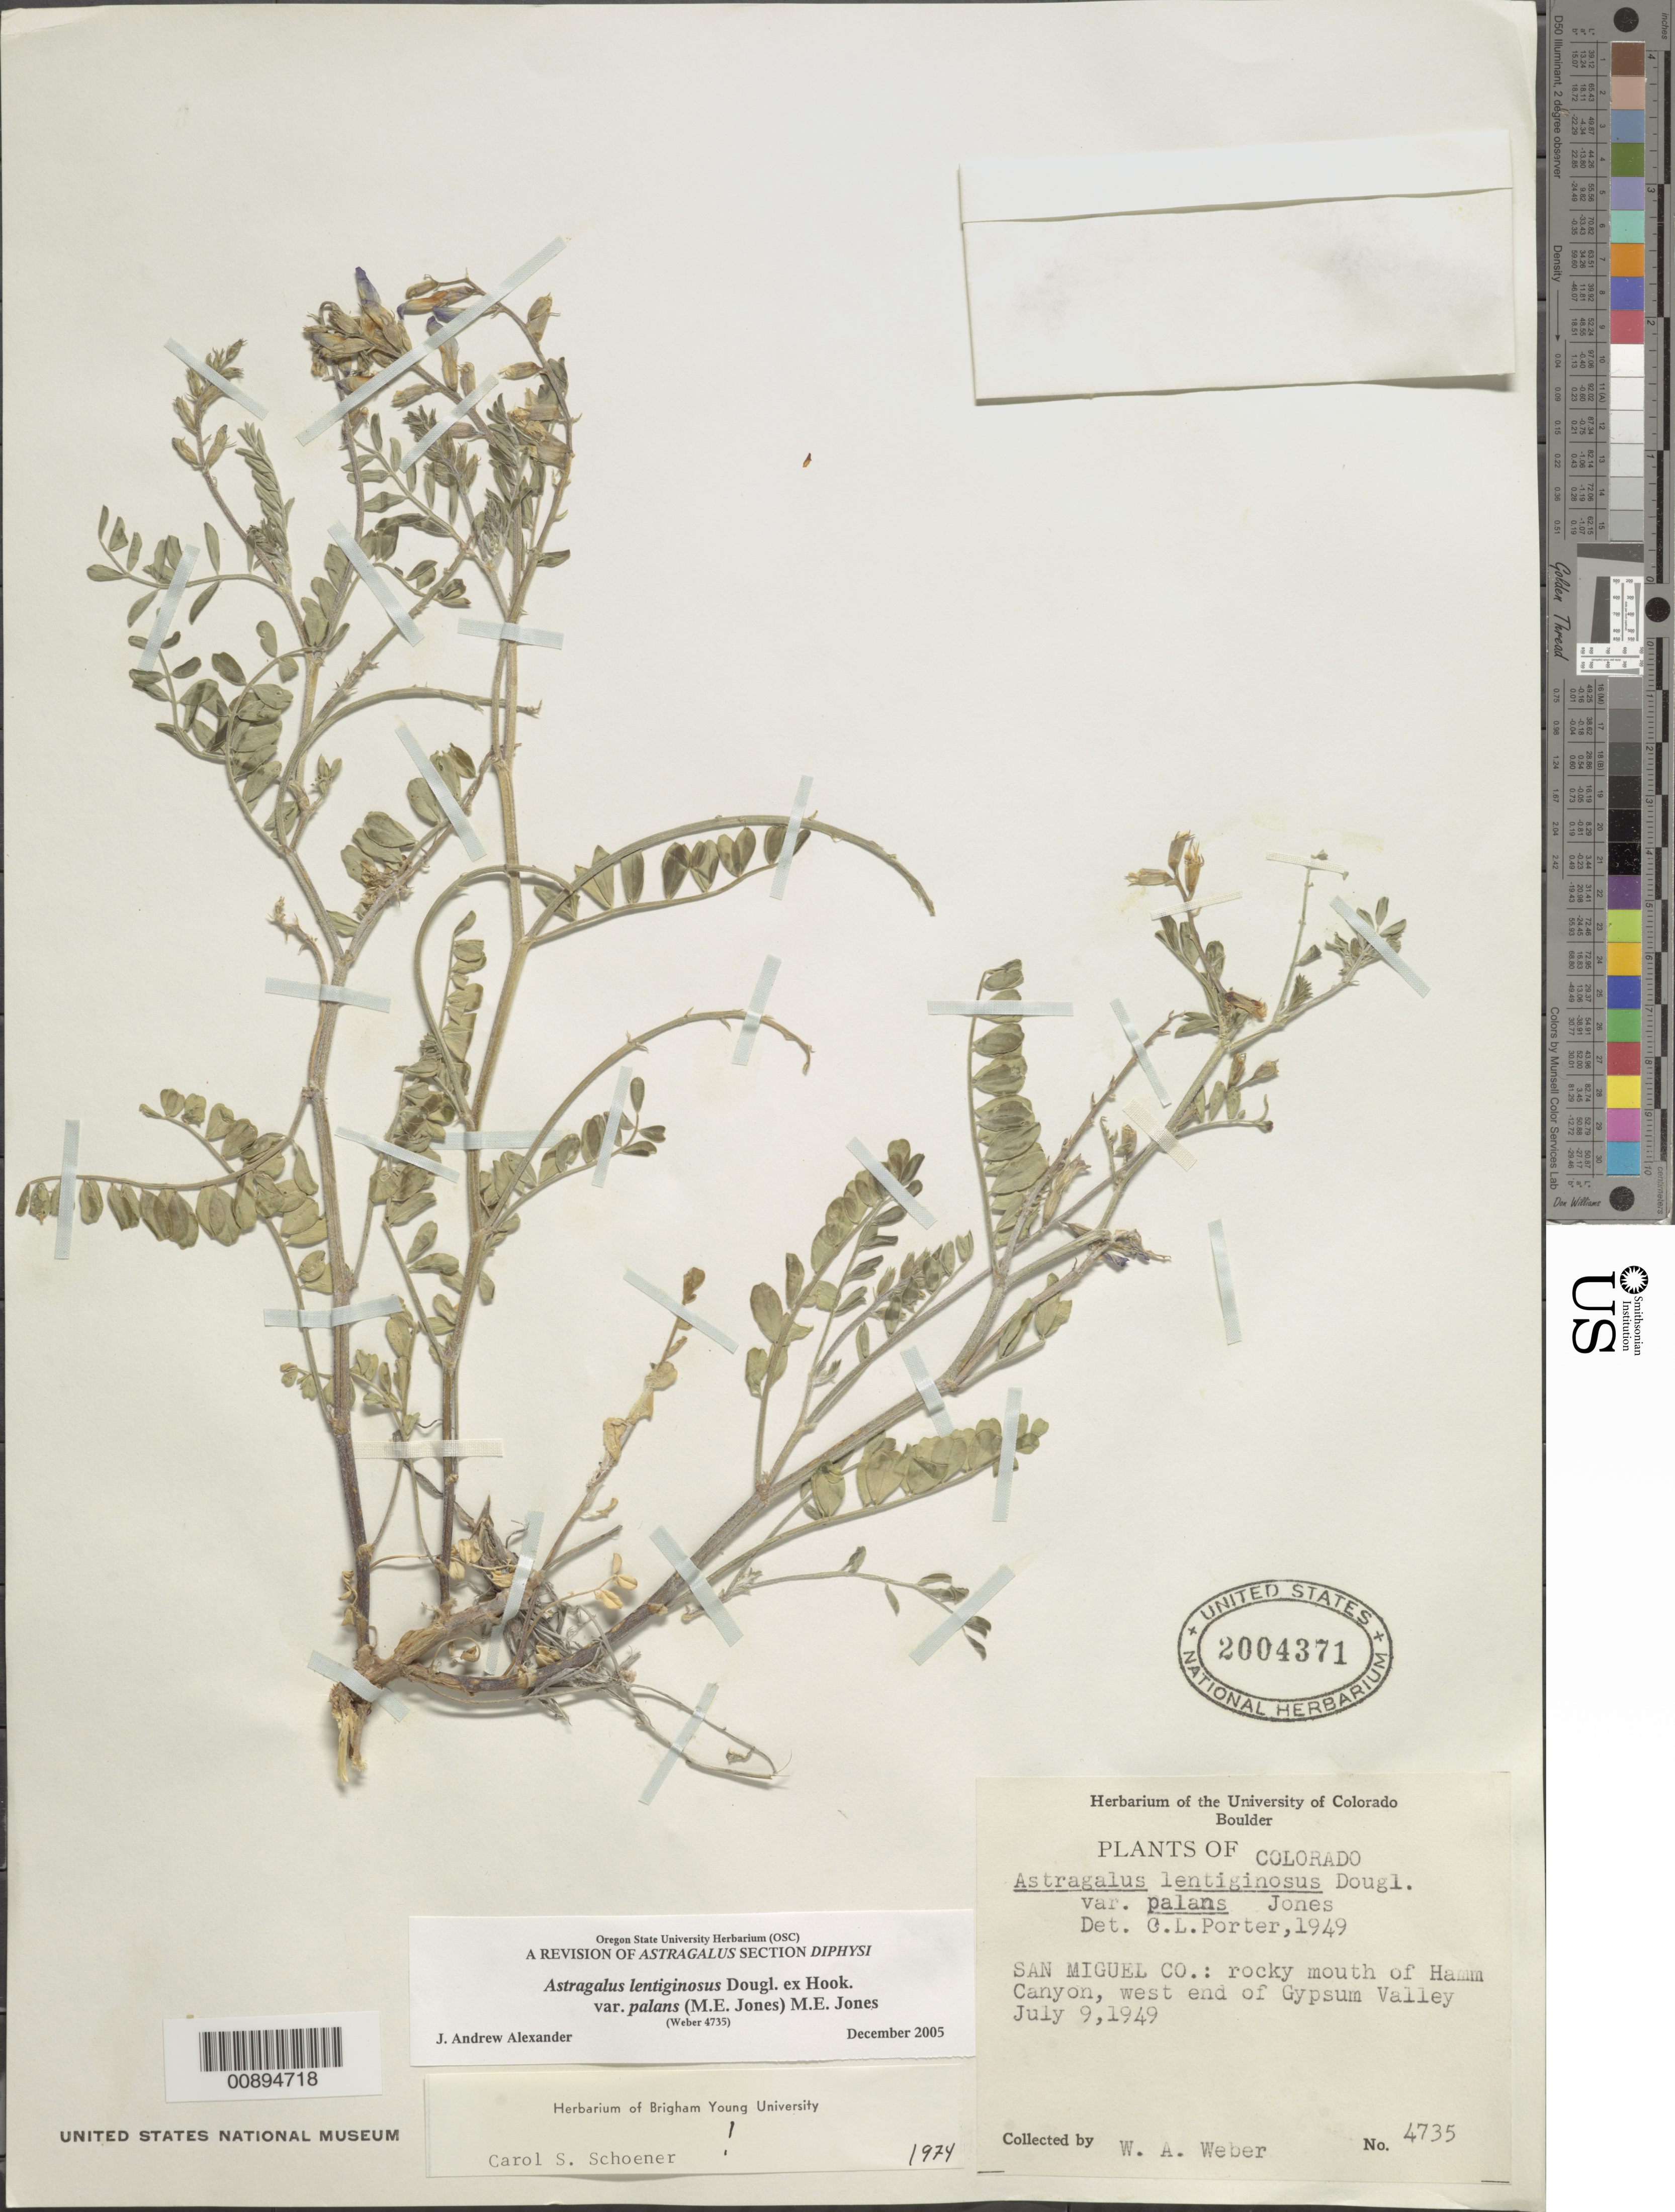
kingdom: Plantae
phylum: Tracheophyta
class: Magnoliopsida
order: Fabales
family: Fabaceae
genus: Astragalus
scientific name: Astragalus lentiginosus var. palans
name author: (M.E. Jones) M.E. Jones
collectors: W. A. Weber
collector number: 4735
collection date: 1949-07-09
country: United States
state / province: Colorado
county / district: San Miguel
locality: Rocky mouth of Hamm Canyon, west end of Gypsum Valley.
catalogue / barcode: US 2004371